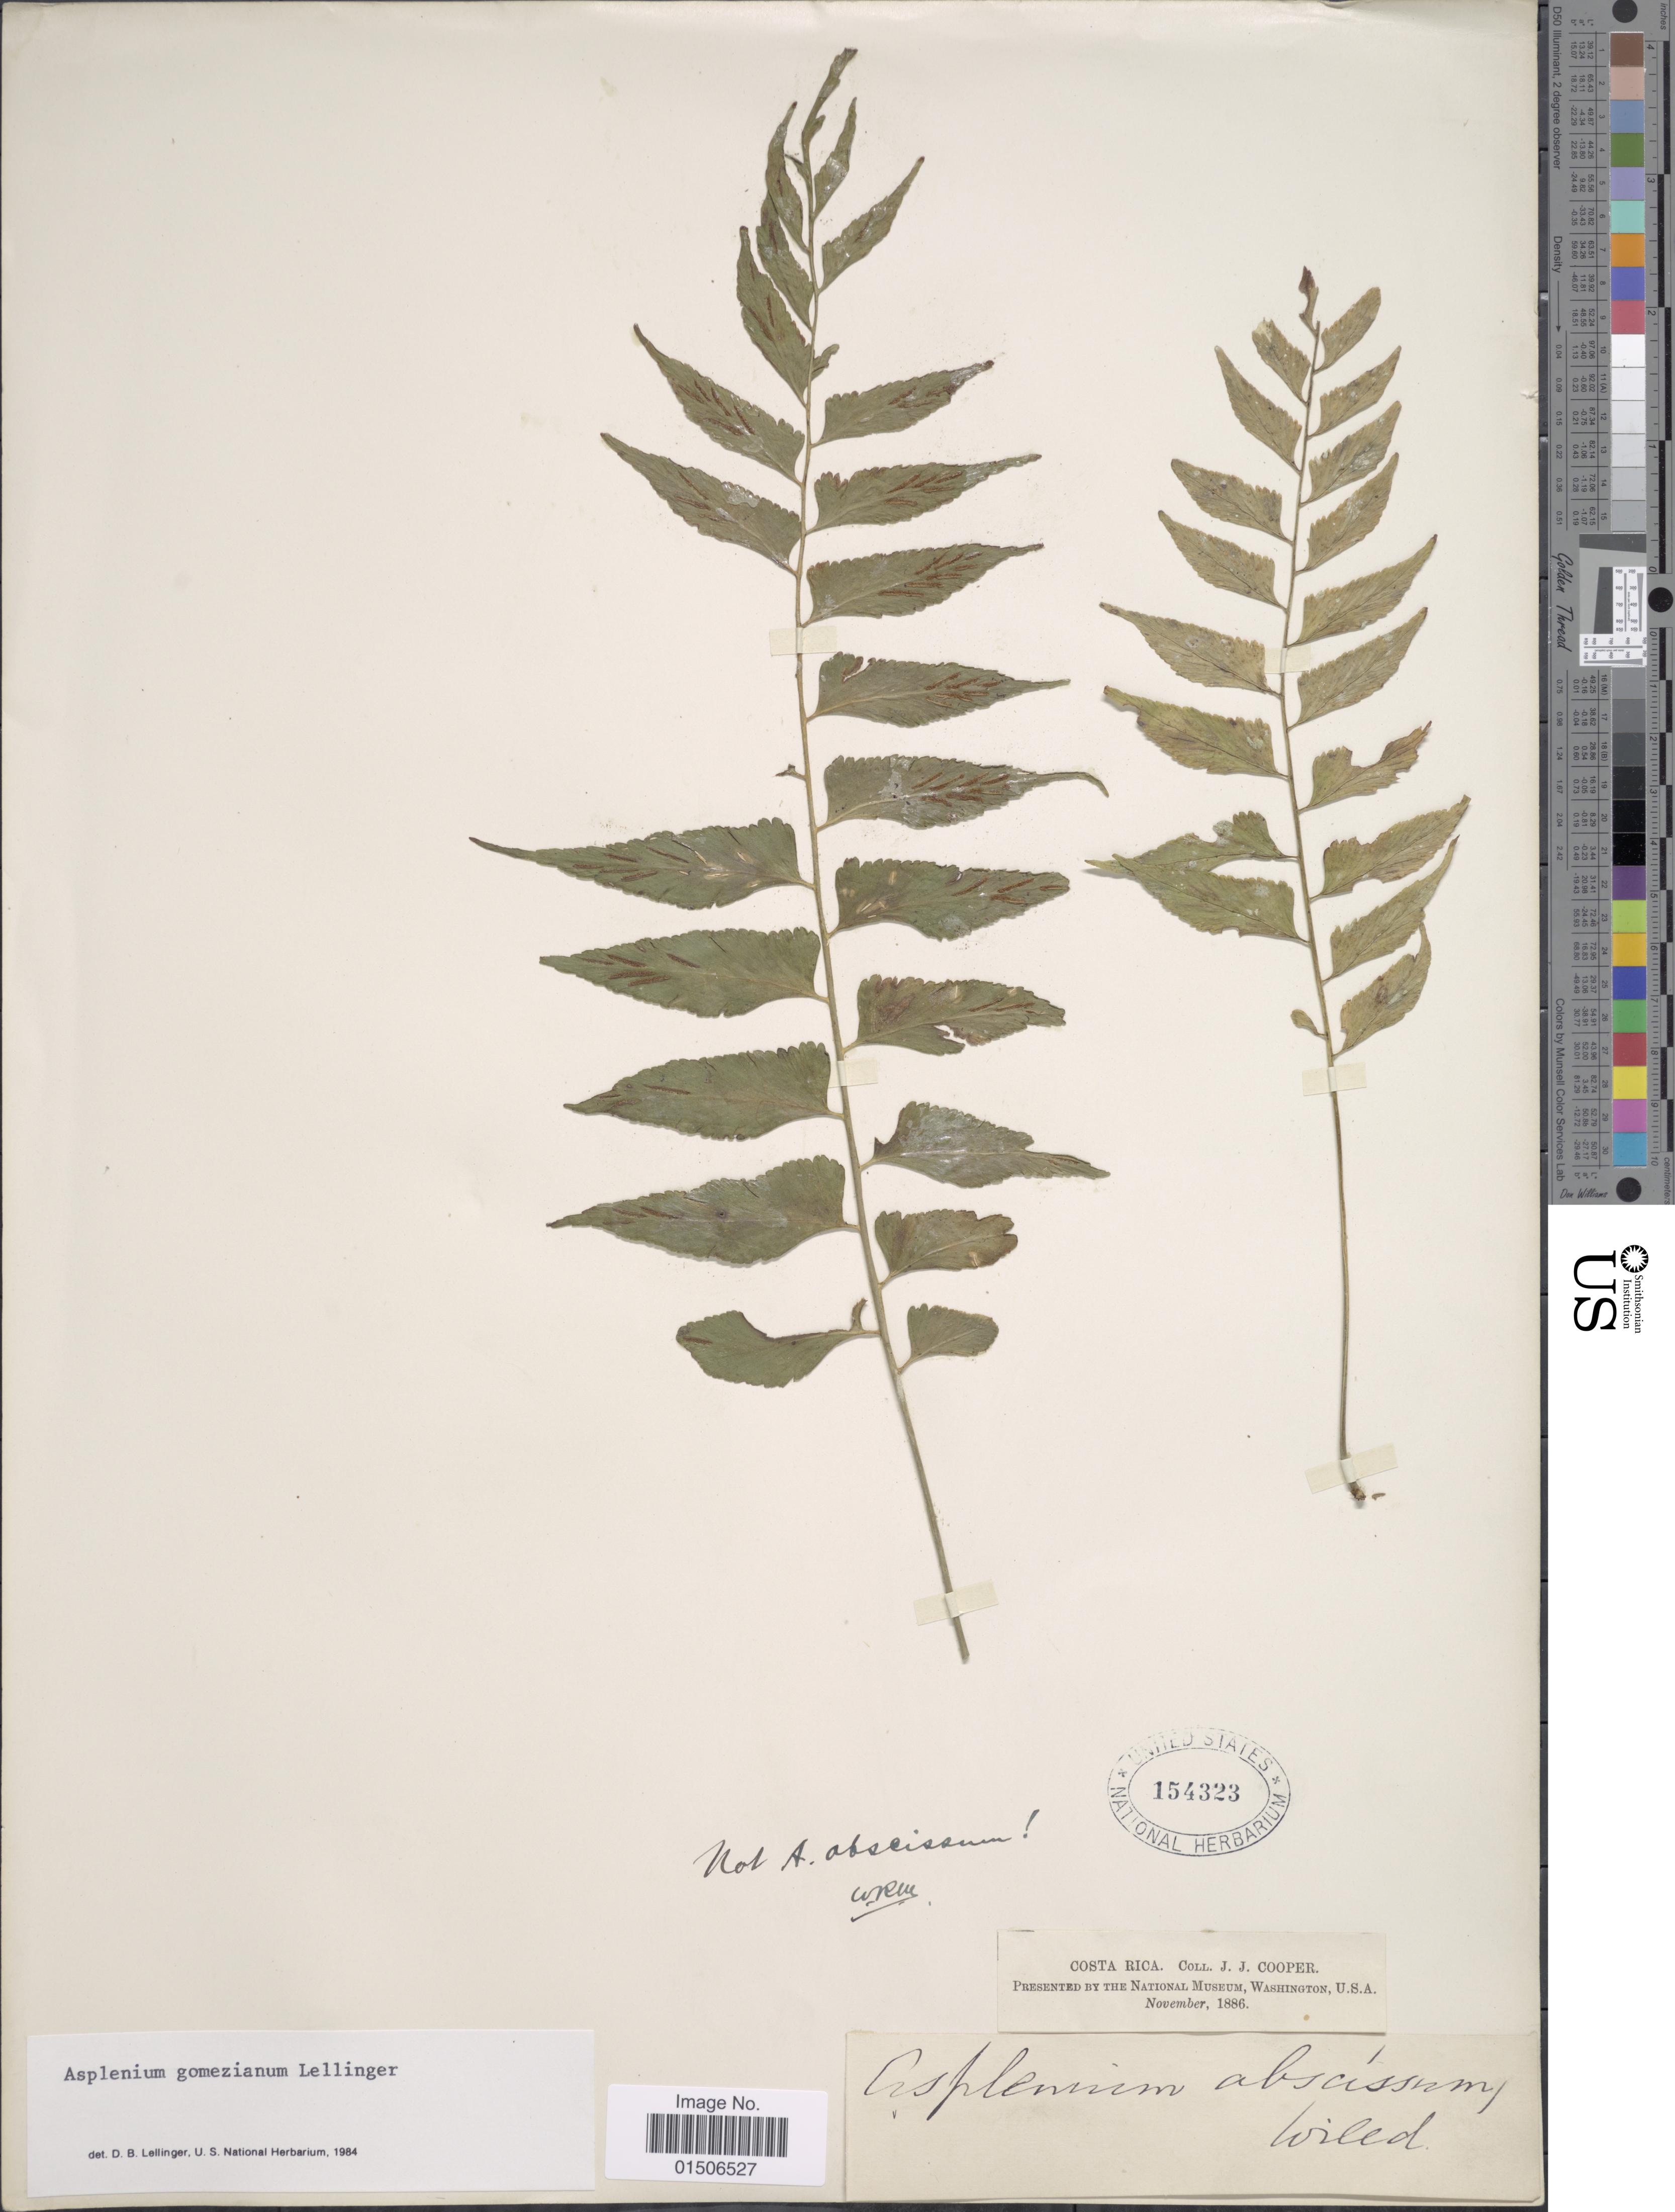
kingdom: Plantae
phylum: Tracheophyta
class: Polypodiopsida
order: Polypodiales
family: Aspleniaceae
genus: Asplenium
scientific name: Asplenium gomezianum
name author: Lellinger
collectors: J. J. Cooper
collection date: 1886-11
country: Costa Rica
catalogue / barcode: US 154323